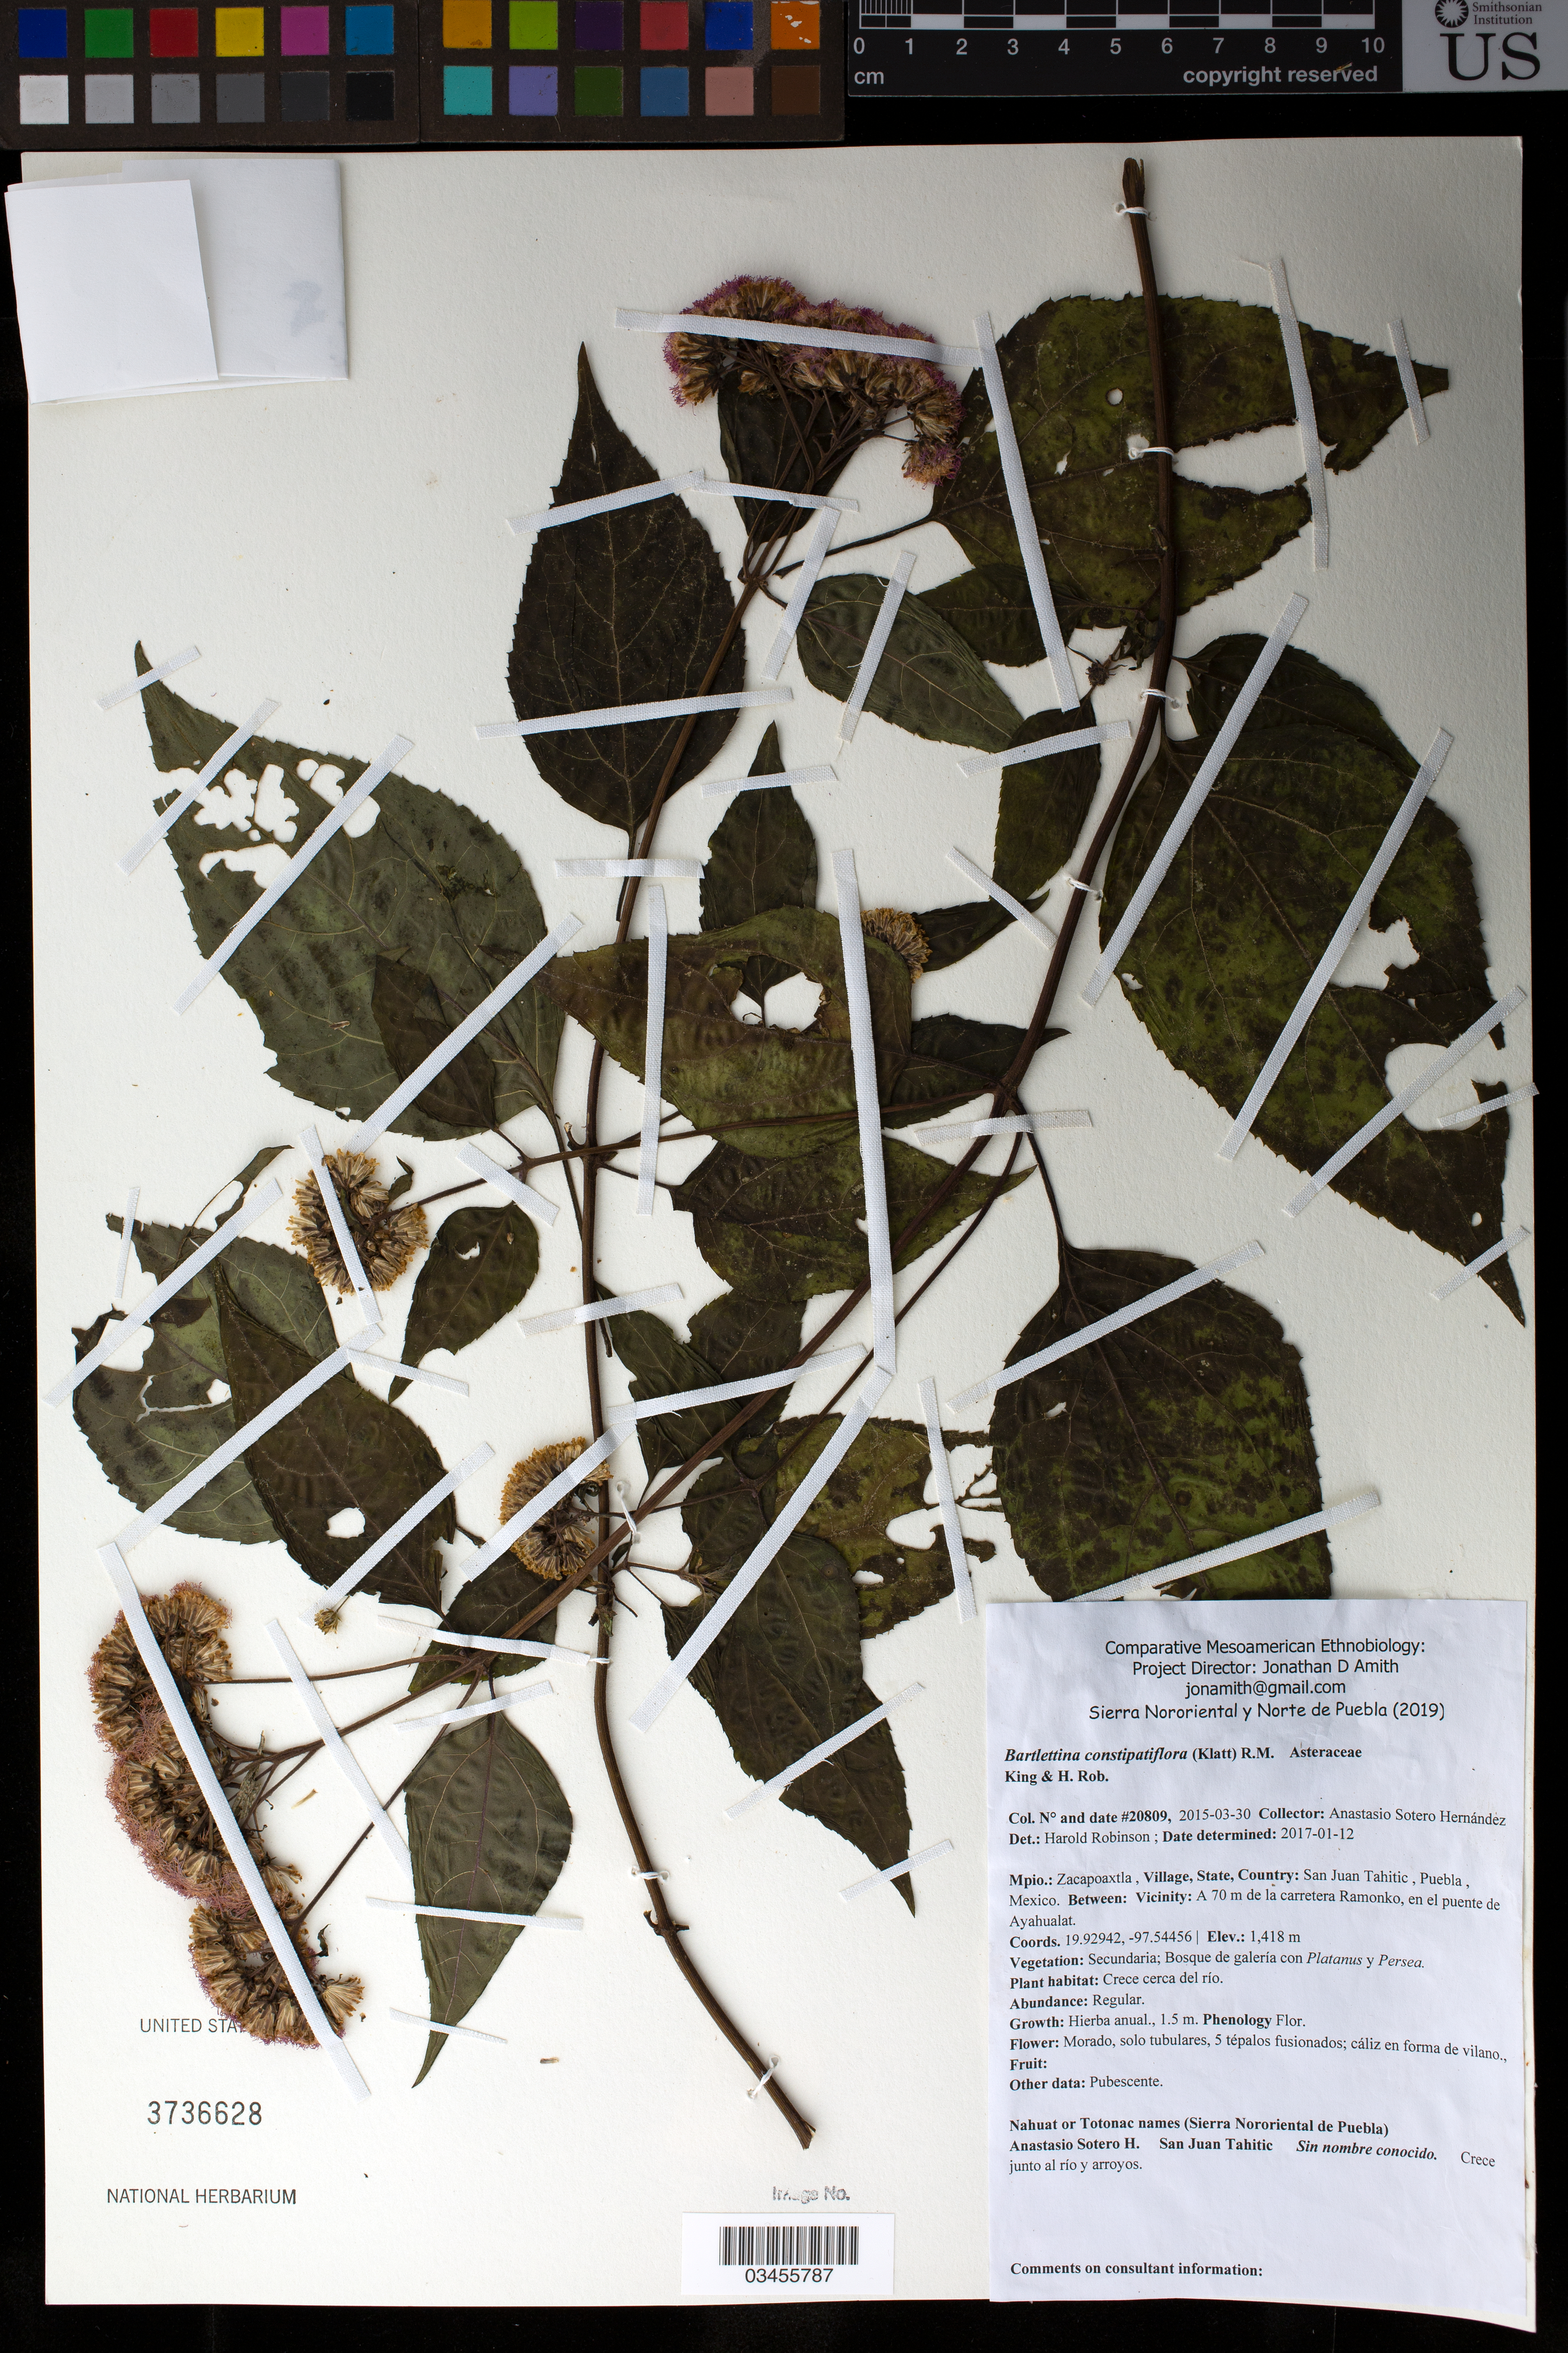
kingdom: Plantae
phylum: Tracheophyta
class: Magnoliopsida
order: Asterales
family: Asteraceae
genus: Bartlettina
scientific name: Bartlettina constipatiflora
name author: (Klatt) R.M. King & H. Rob.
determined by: Robinson, Harold E., (US)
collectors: A. Sotero H.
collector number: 20809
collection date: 2015-03-30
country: México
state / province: Puebla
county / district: Zacapoaxtla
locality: PUEBLO: San Juan Tahitic; LOCALIDAD EXACTA: A 70 m de la carretera Ramonko, en el puente de Ayahualat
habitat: Bosque de galería con Platanus y Persea | Crece cerca del río.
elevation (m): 1418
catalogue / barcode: US 3736628